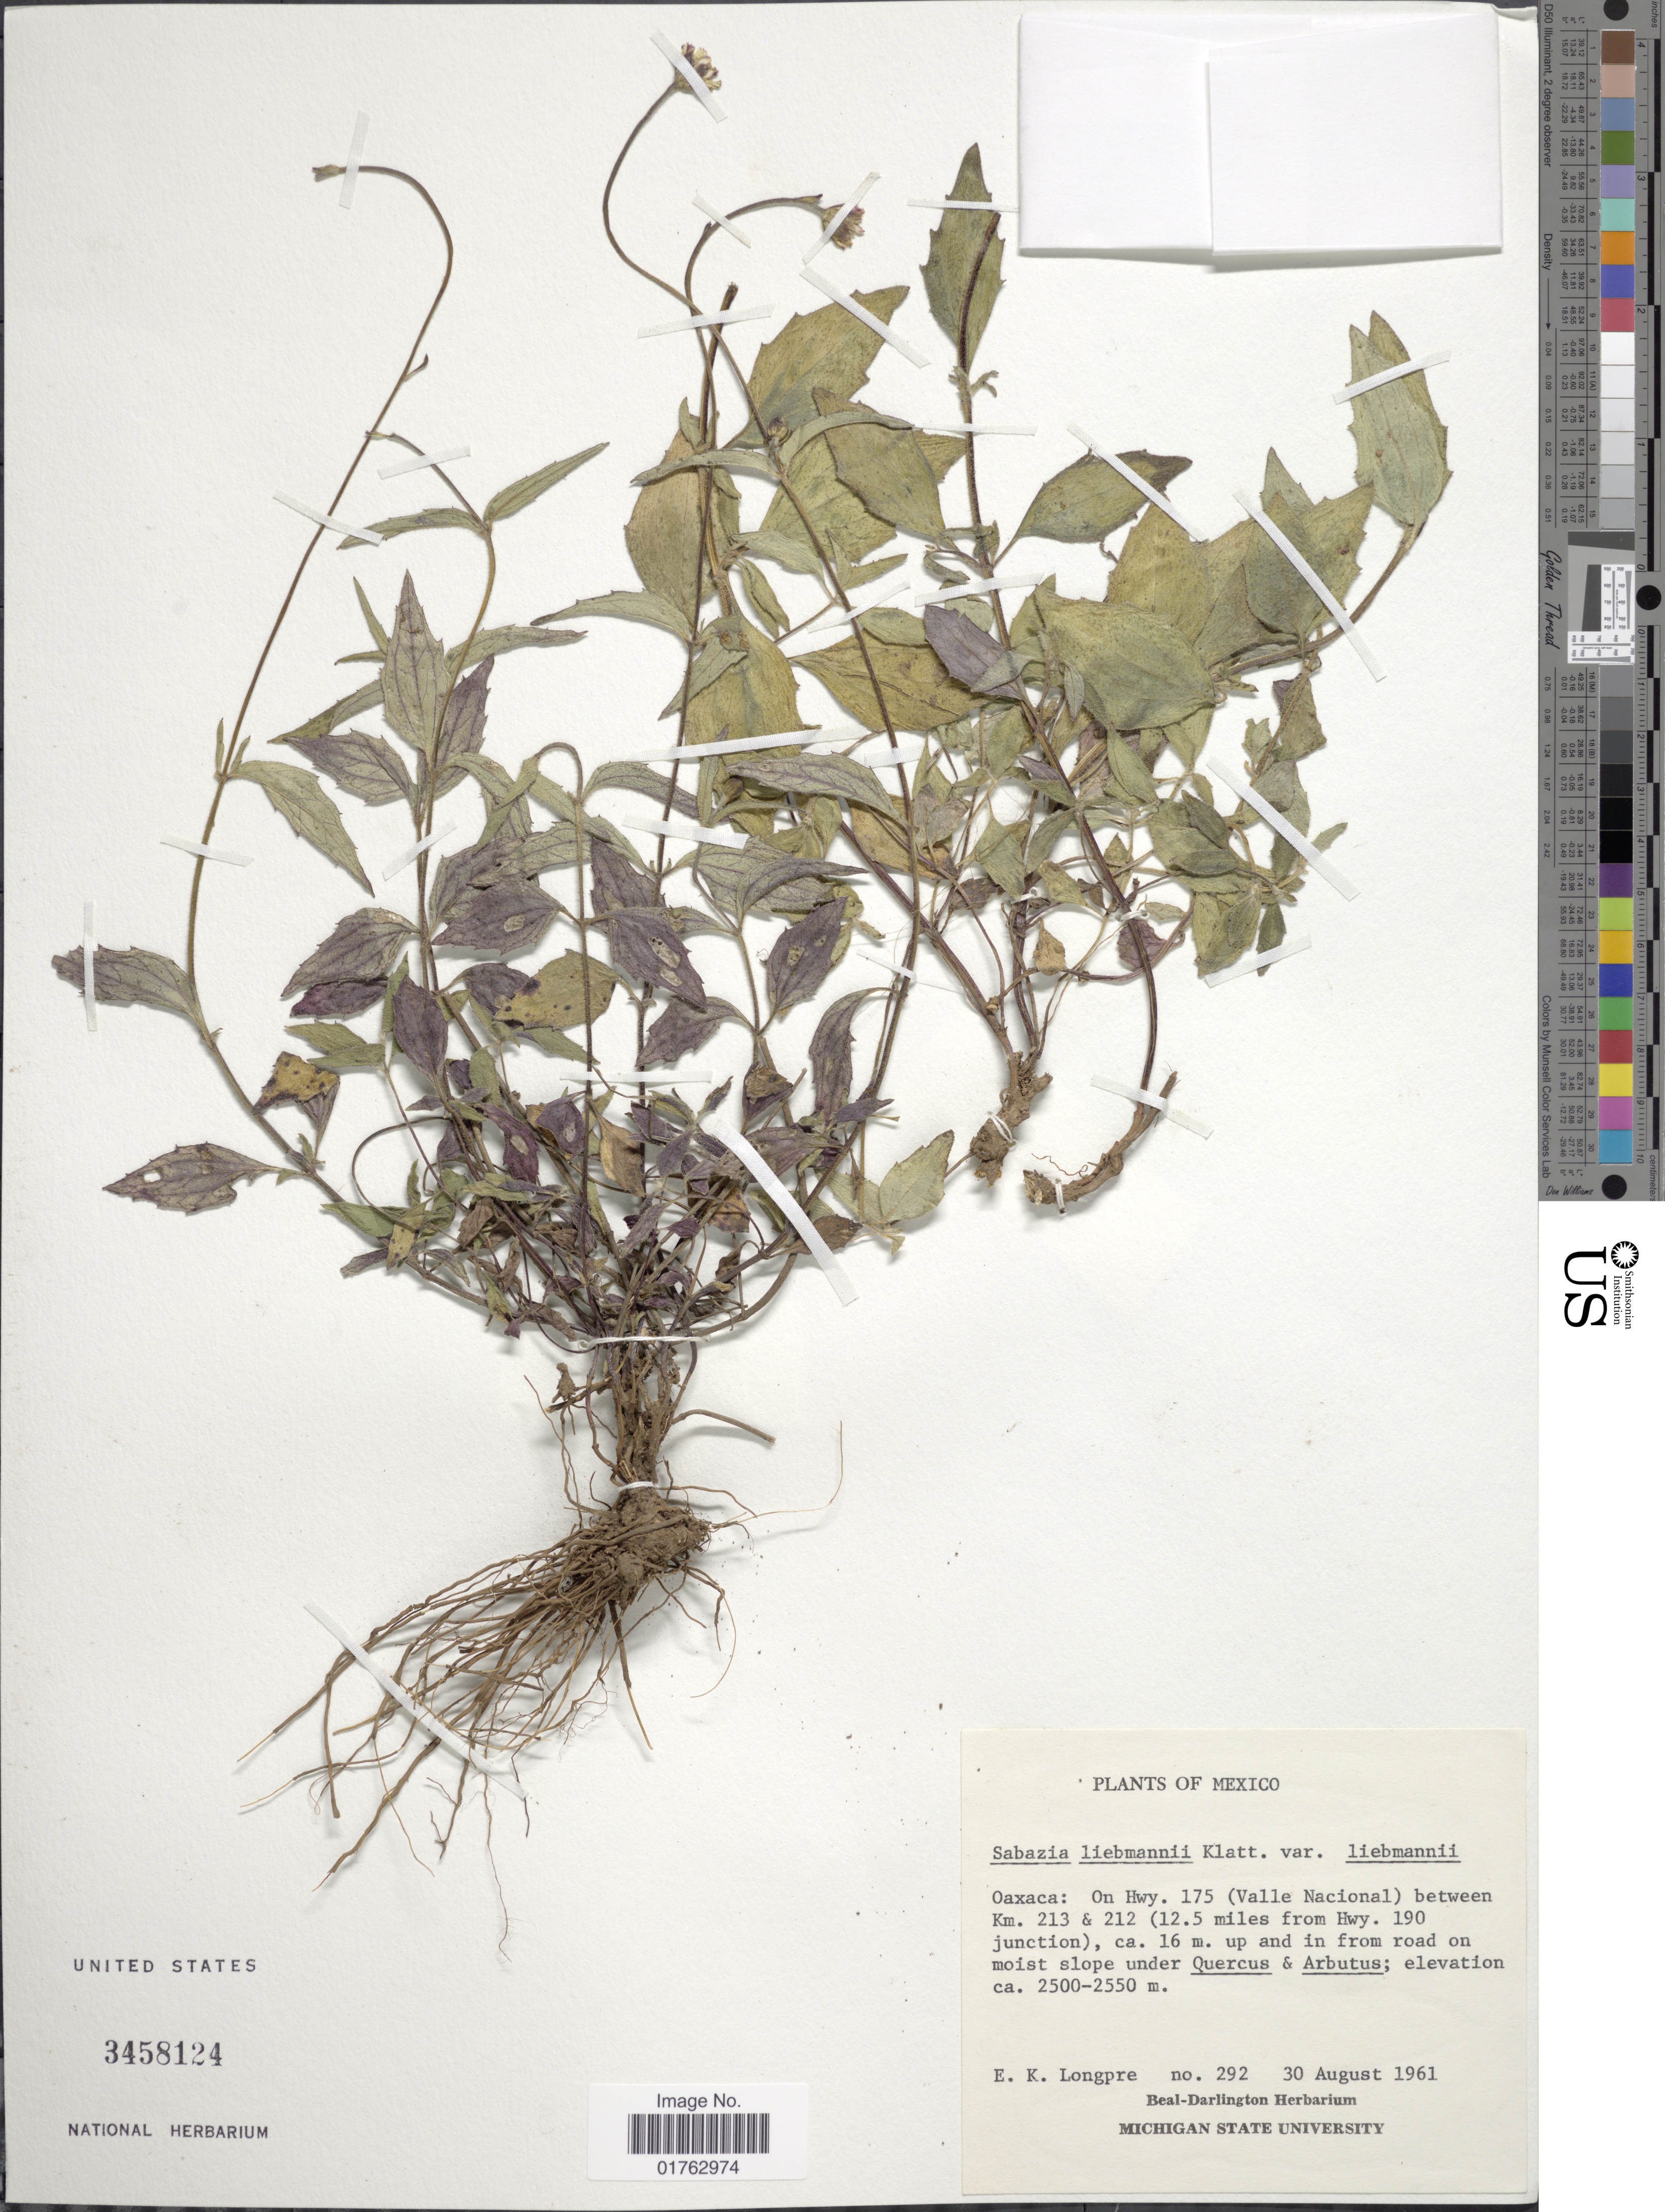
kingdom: Plantae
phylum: Tracheophyta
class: Magnoliopsida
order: Asterales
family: Asteraceae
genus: Sabazia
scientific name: Sabazia liebmannii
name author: Klatt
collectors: E. Longpre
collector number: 292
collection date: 1961-08-30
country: Mexico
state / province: Oaxaca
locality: On Hwy. 175 (Valle Nacional) between Km. 213 & 212 (12.5 miles from Hwy. 190 junction)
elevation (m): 2500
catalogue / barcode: US 3458124